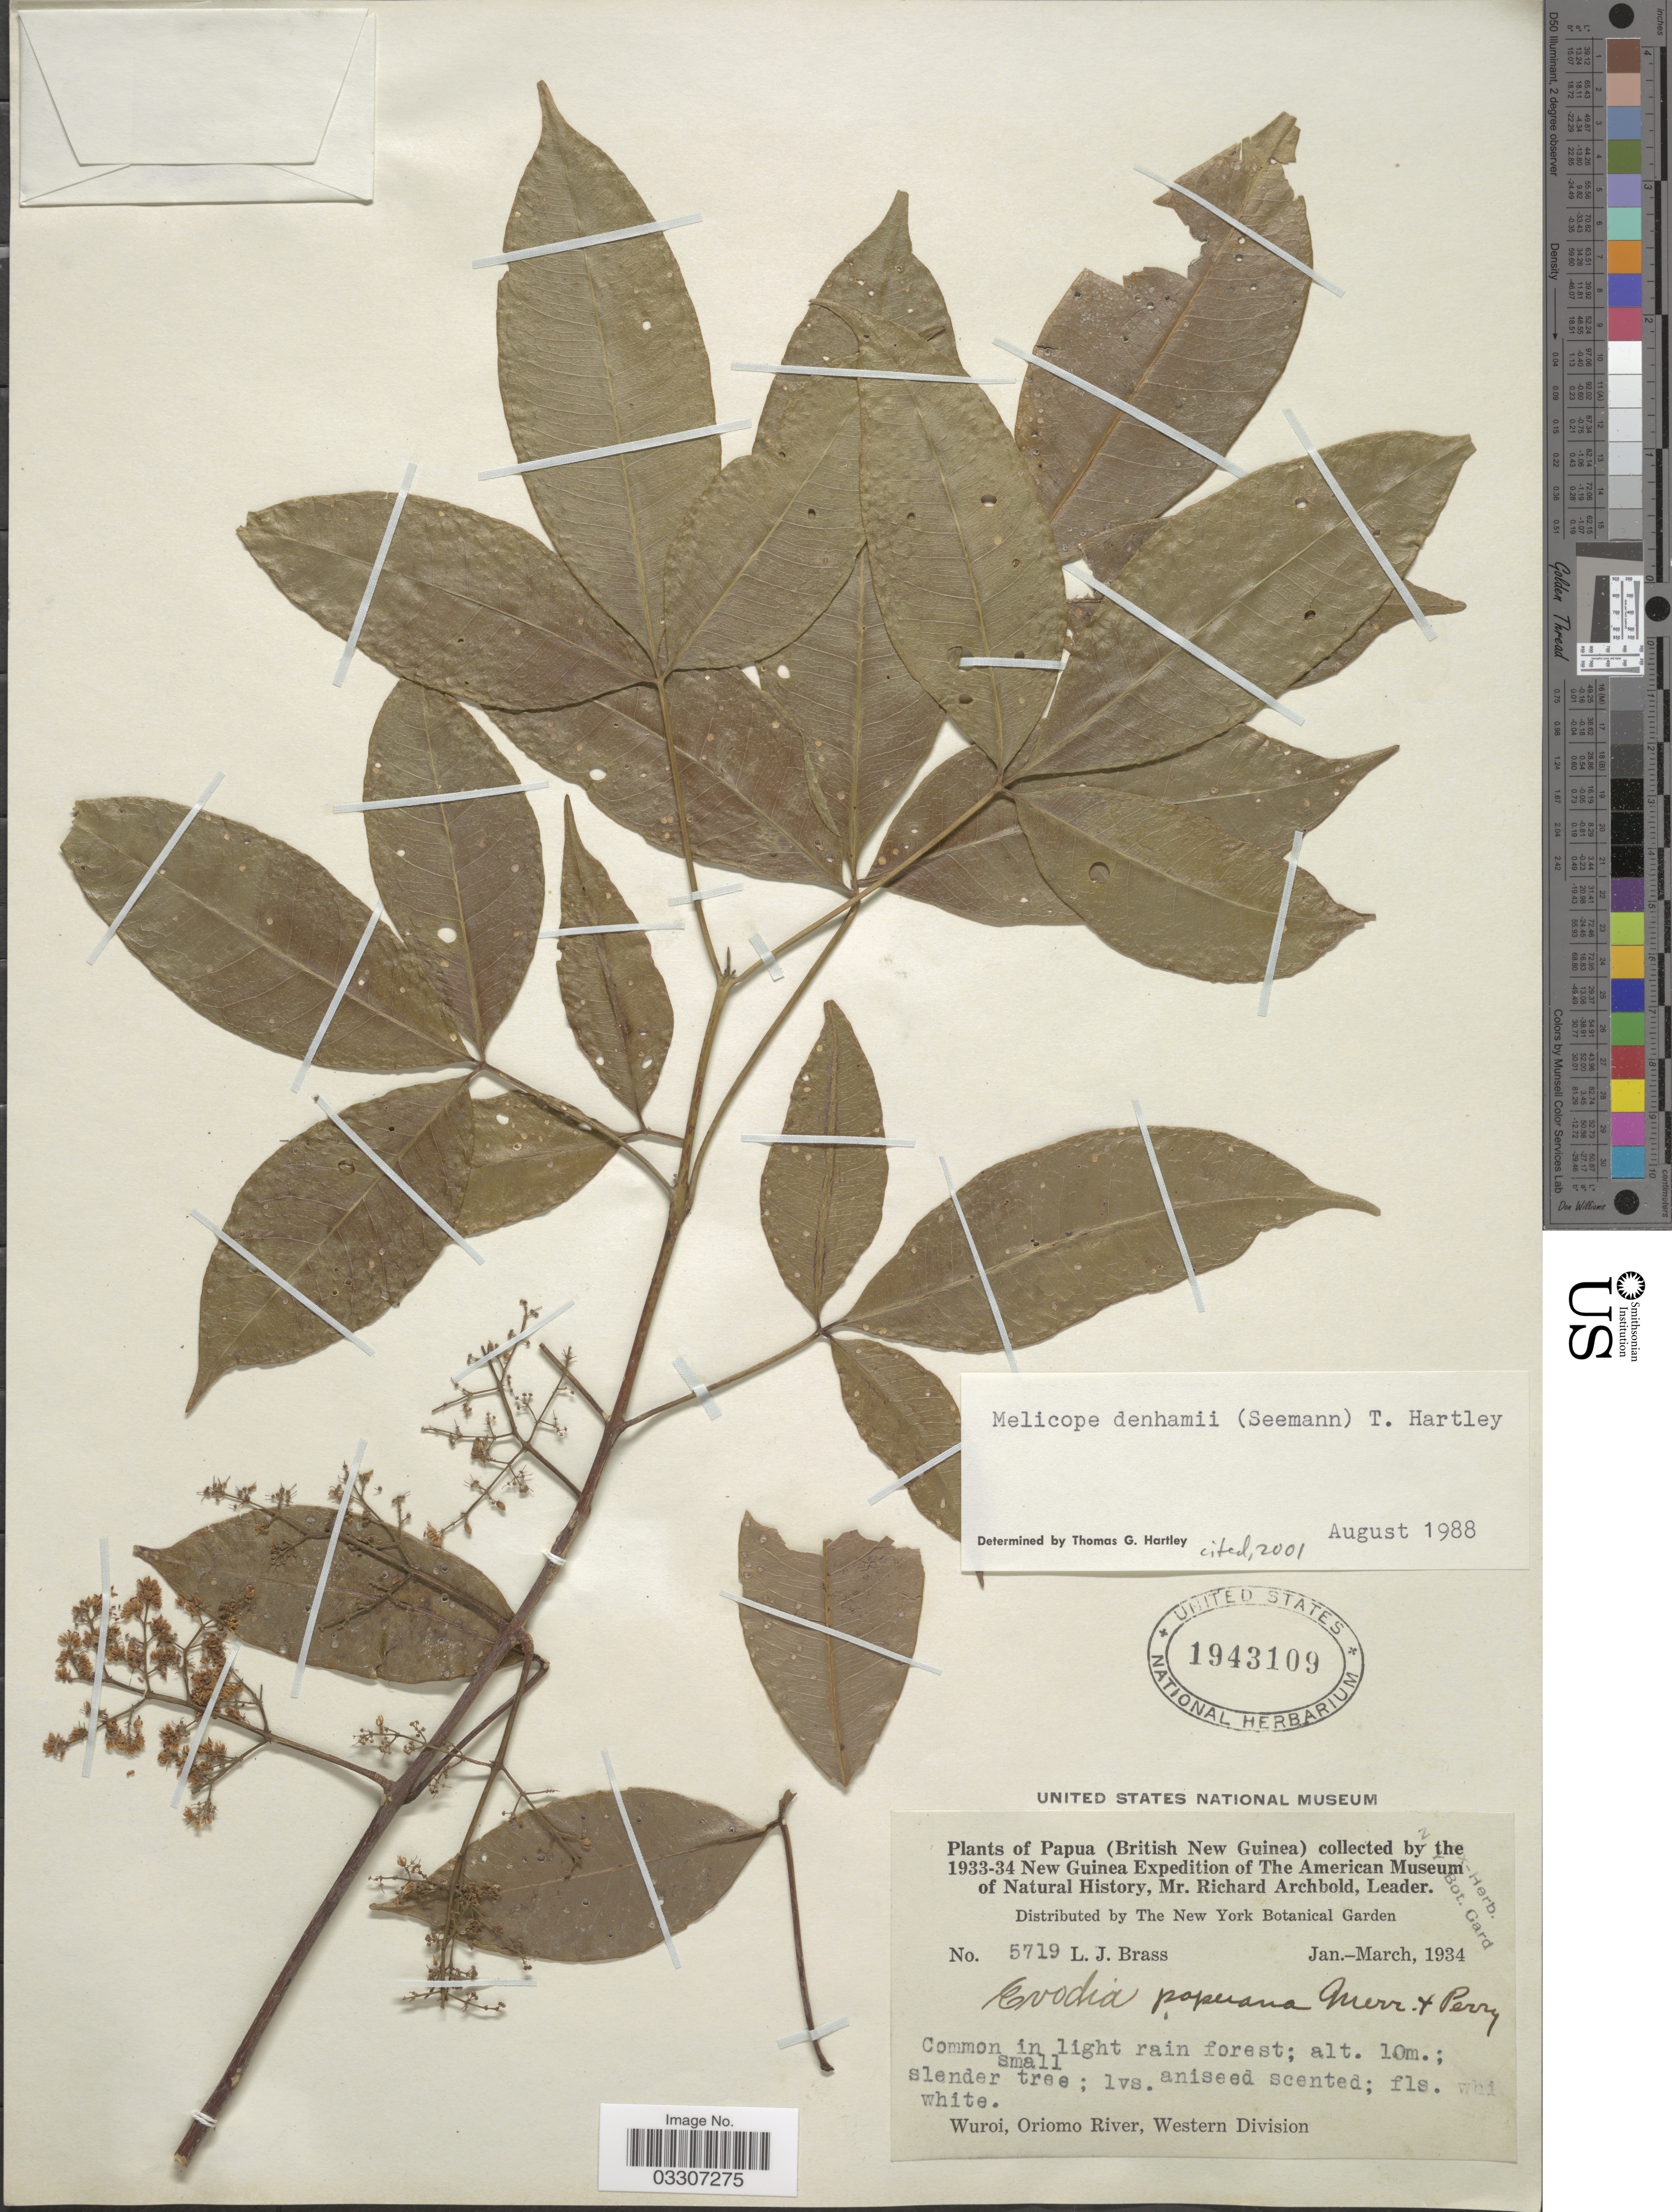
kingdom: Plantae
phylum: Tracheophyta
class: Magnoliopsida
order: Sapindales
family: Rutaceae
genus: Melicope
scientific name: Melicope denhamii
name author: (Seem.) T.G. Hartley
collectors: L. J. Brass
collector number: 5719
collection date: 1934-01/1934-03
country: Papua New Guinea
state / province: Manus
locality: Papua (British New Guinea). Wuroi, Oriomo River, Western Division.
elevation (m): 10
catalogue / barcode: US 1943109